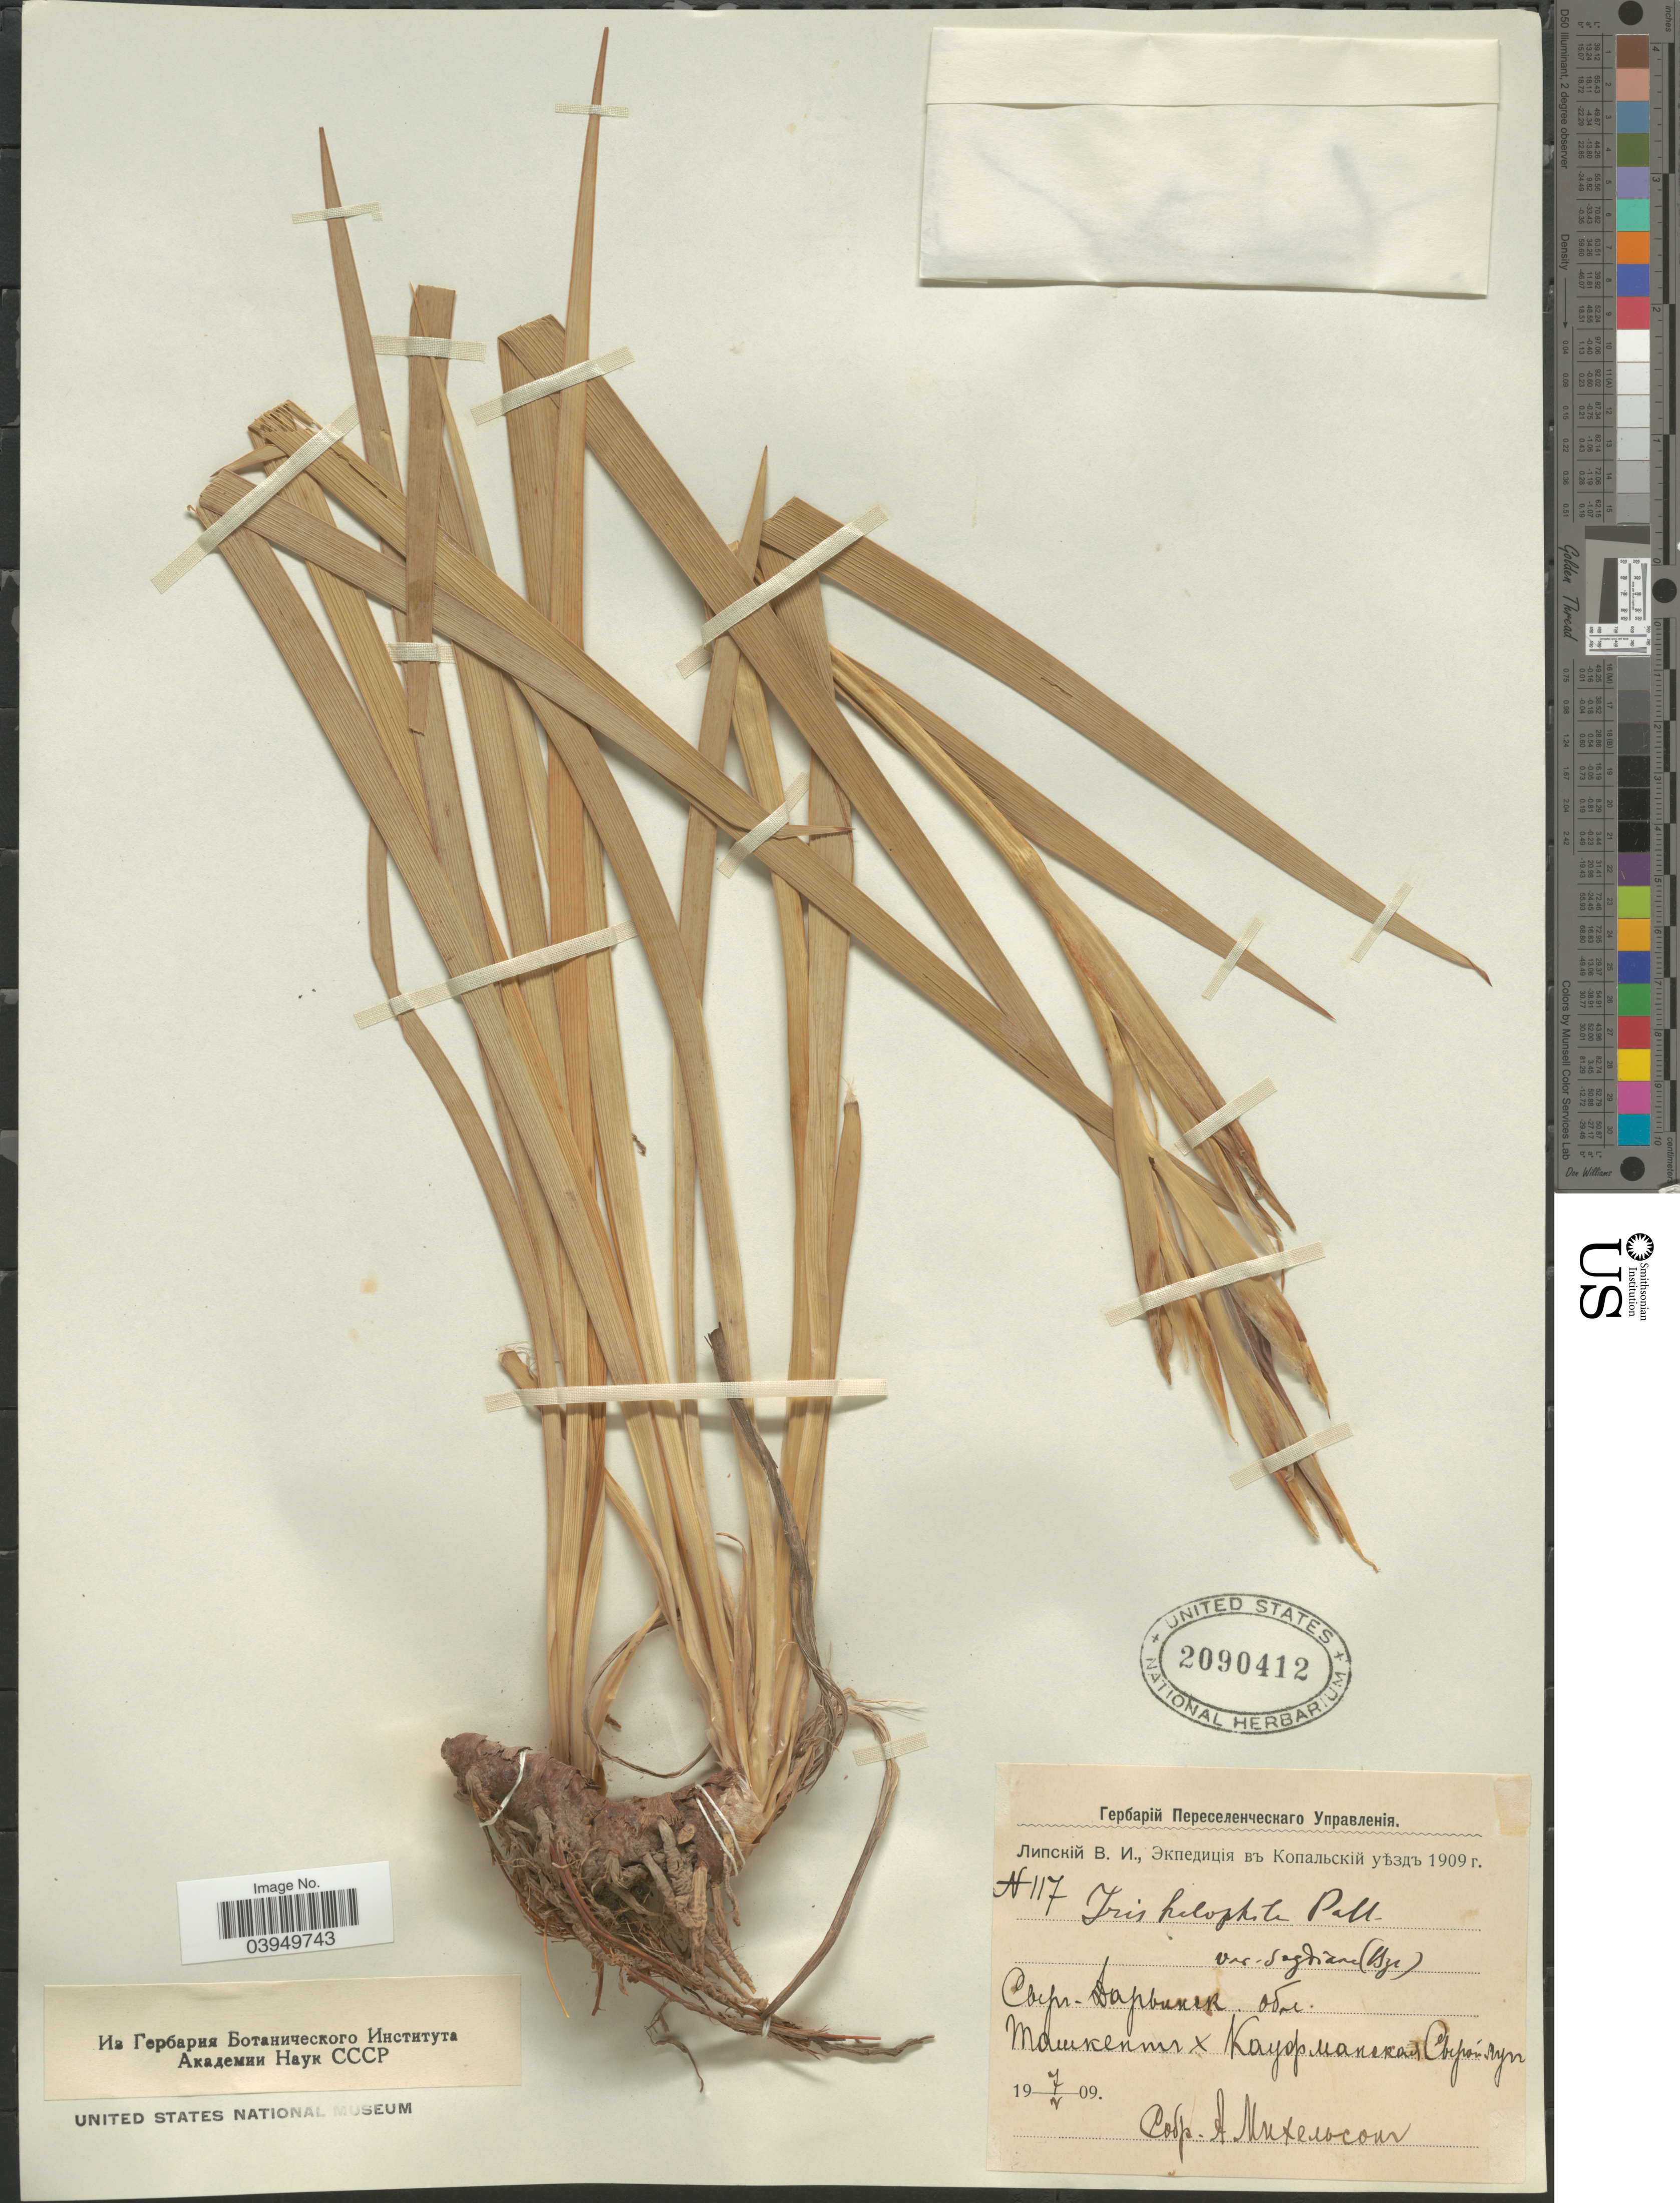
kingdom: Plantae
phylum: Tracheophyta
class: Liliopsida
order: Asparagales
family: Iridaceae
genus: Iris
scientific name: Iris halophila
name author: Pall.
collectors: A. Mikhelson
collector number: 117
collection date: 1909-05-07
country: Uzbekistan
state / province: Toshkent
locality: Kaufmanskaya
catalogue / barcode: US 2090412